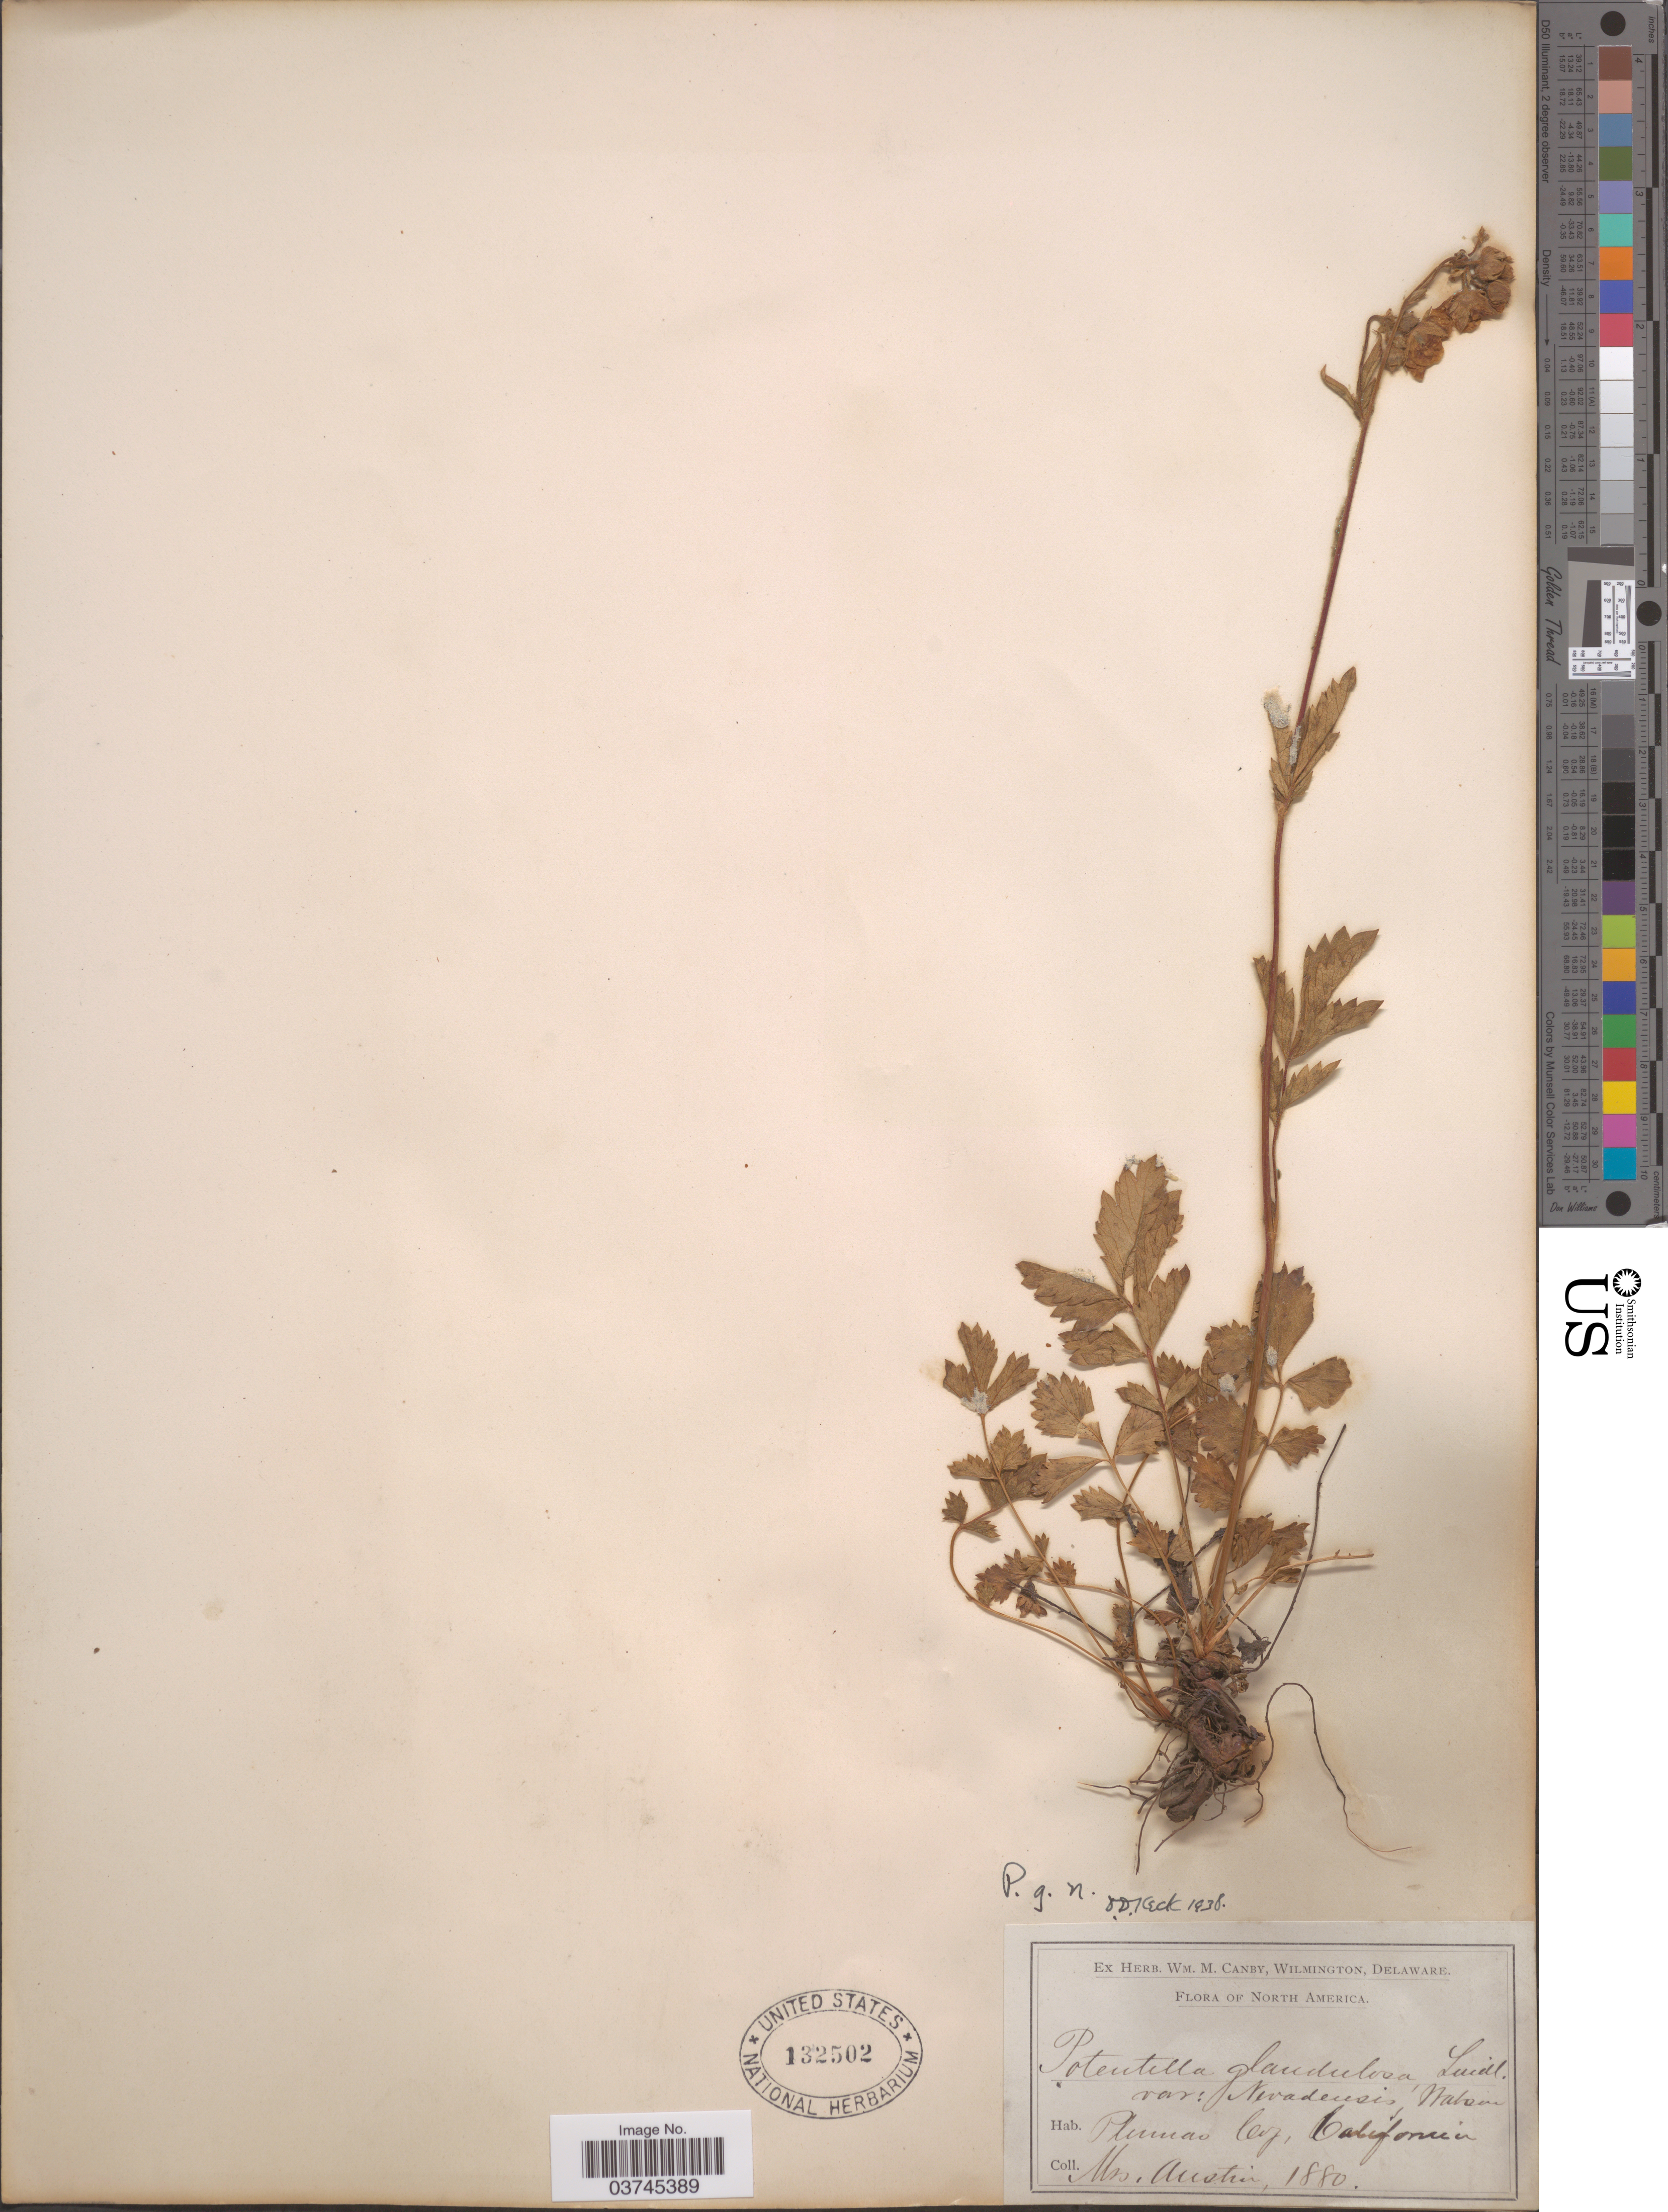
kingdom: Plantae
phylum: Tracheophyta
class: Magnoliopsida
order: Rosales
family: Rosaceae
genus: Drymocallis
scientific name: Drymocallis lactea var. lactea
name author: (Greene) Rydb.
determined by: Strong, Mark T., (BOT), Smithsonian Institution - National Museum of Natural History (UNITED STATES)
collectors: Austin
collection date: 1880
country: United States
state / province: California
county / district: Plumas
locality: Plumas Co.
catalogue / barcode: US 132502